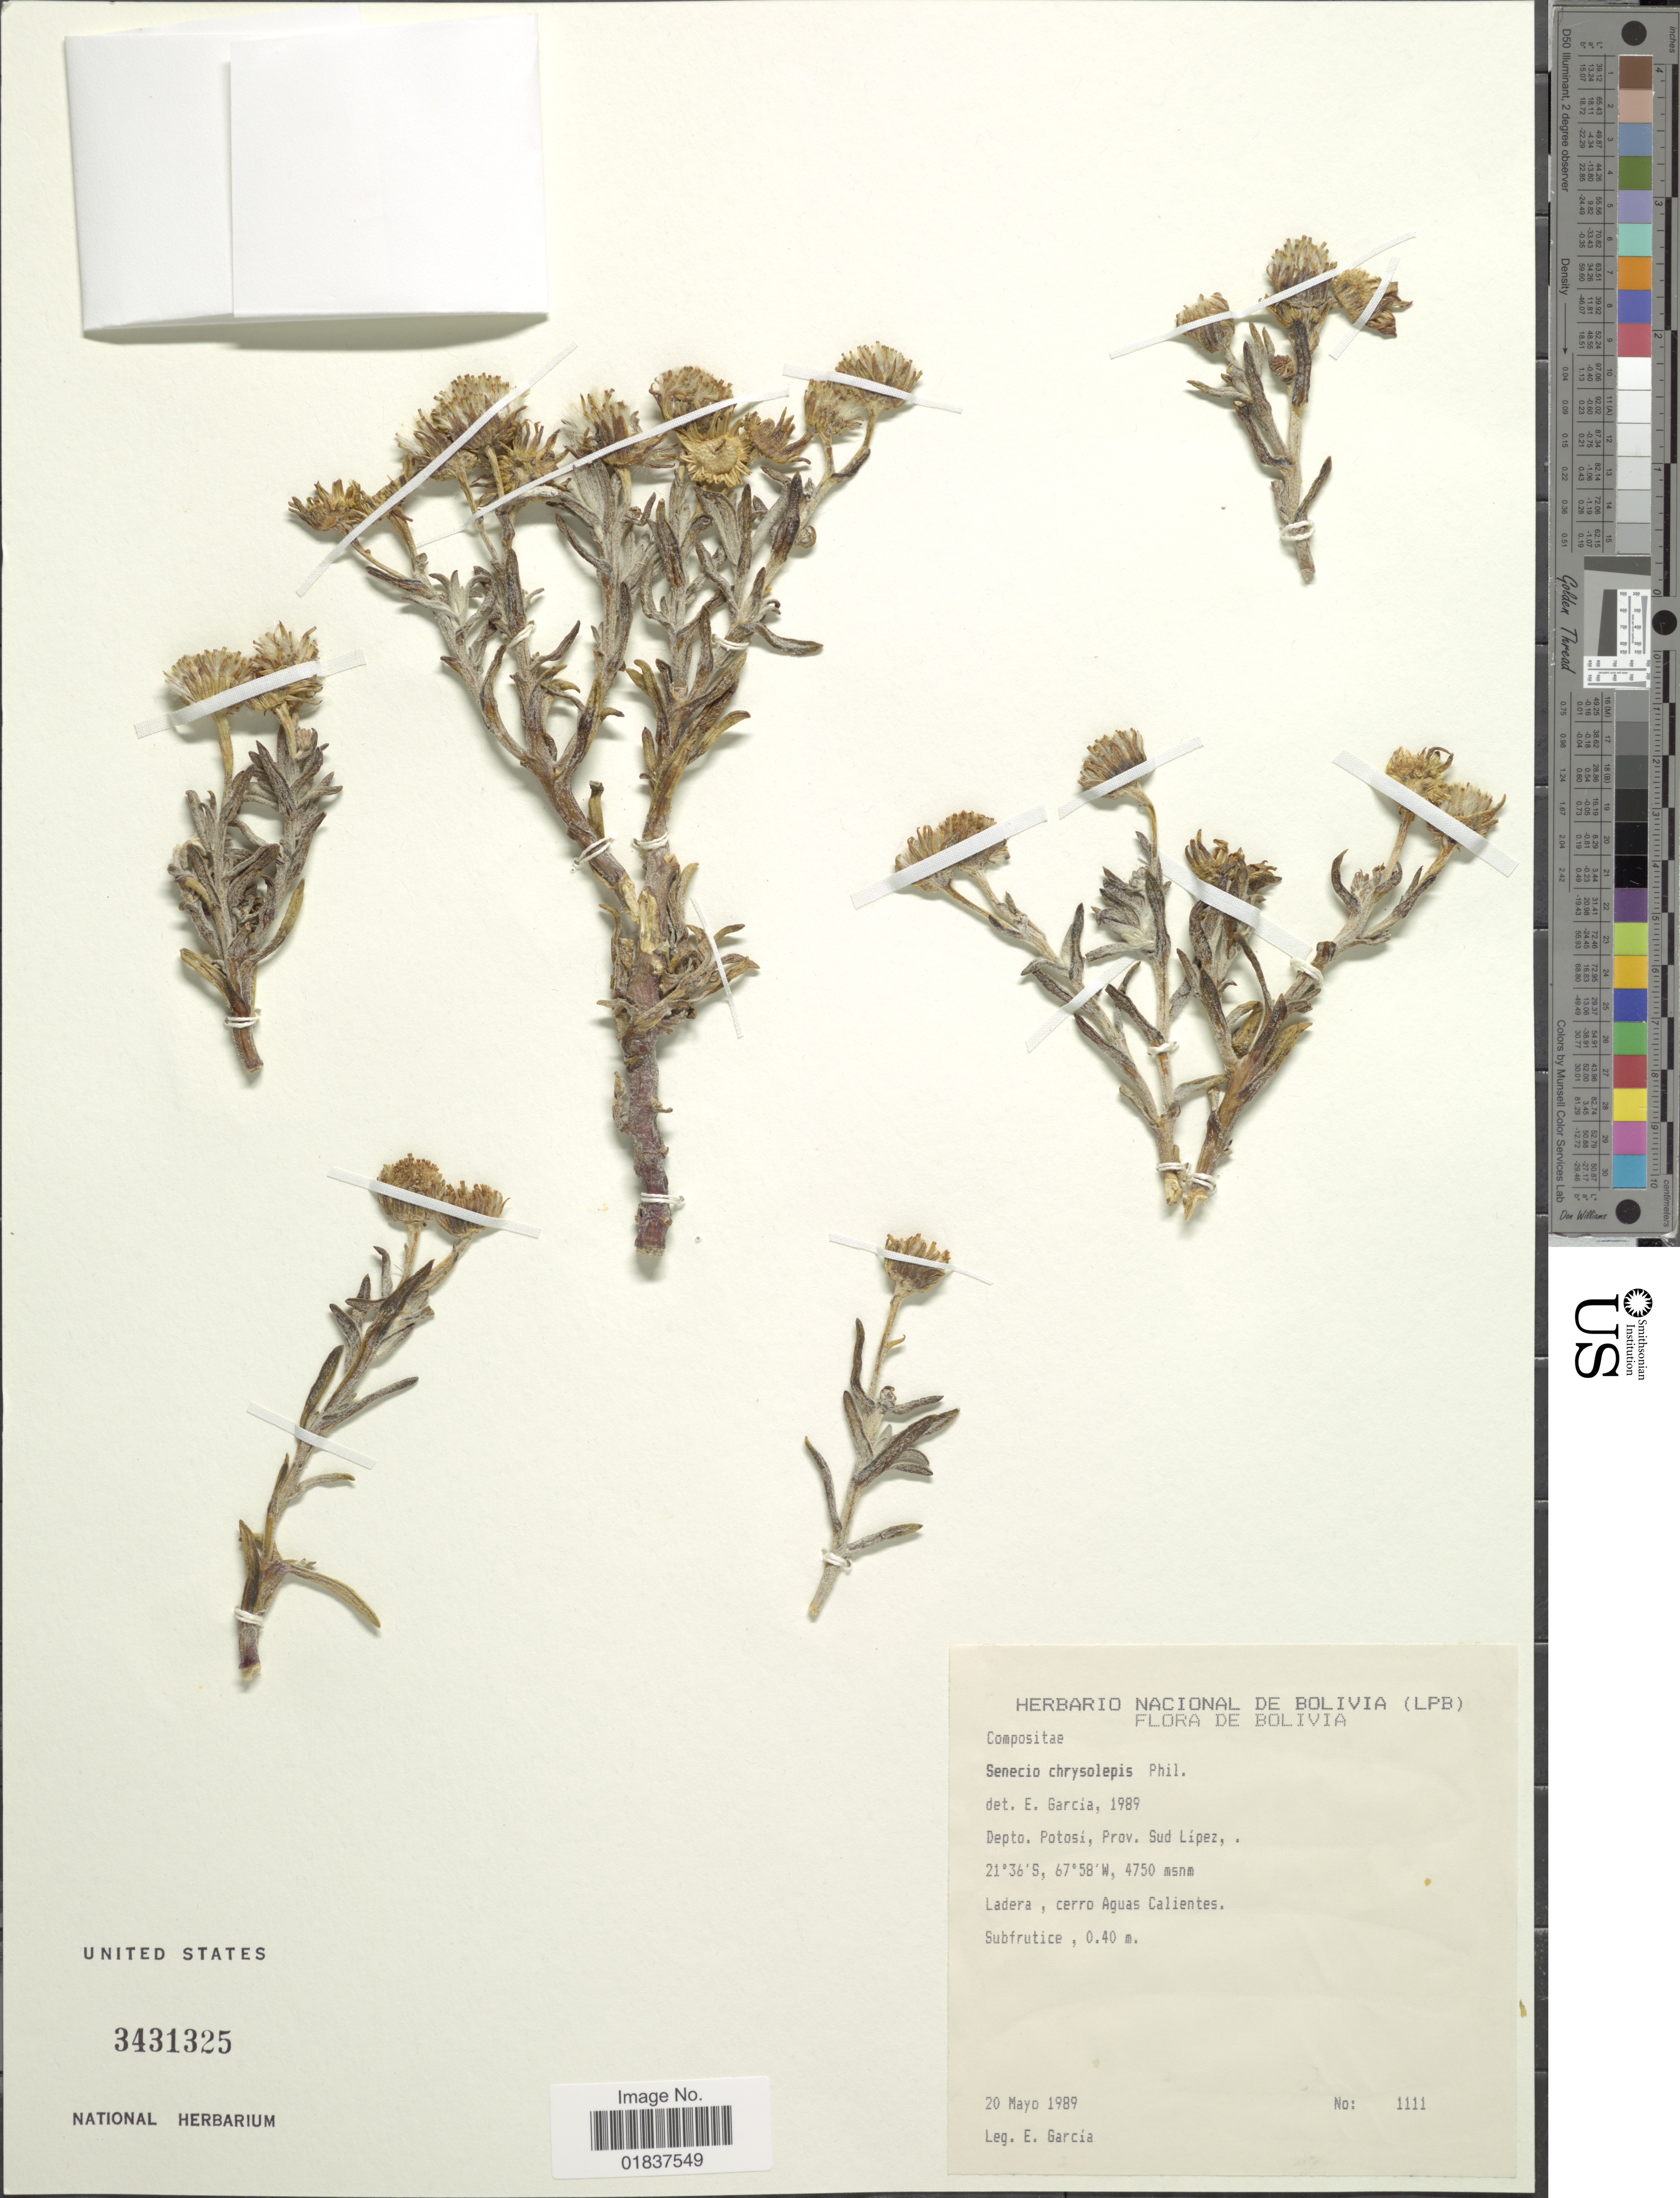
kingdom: Plantae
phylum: Tracheophyta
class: Magnoliopsida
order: Asterales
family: Asteraceae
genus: Senecio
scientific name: Senecio chrysolepis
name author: Phil.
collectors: E. Garcia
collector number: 1111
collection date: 1989-05-20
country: Bolivia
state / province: Potosi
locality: Depto. Potosi, Prov. Sud Lipez.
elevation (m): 4750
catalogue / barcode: US 3431325